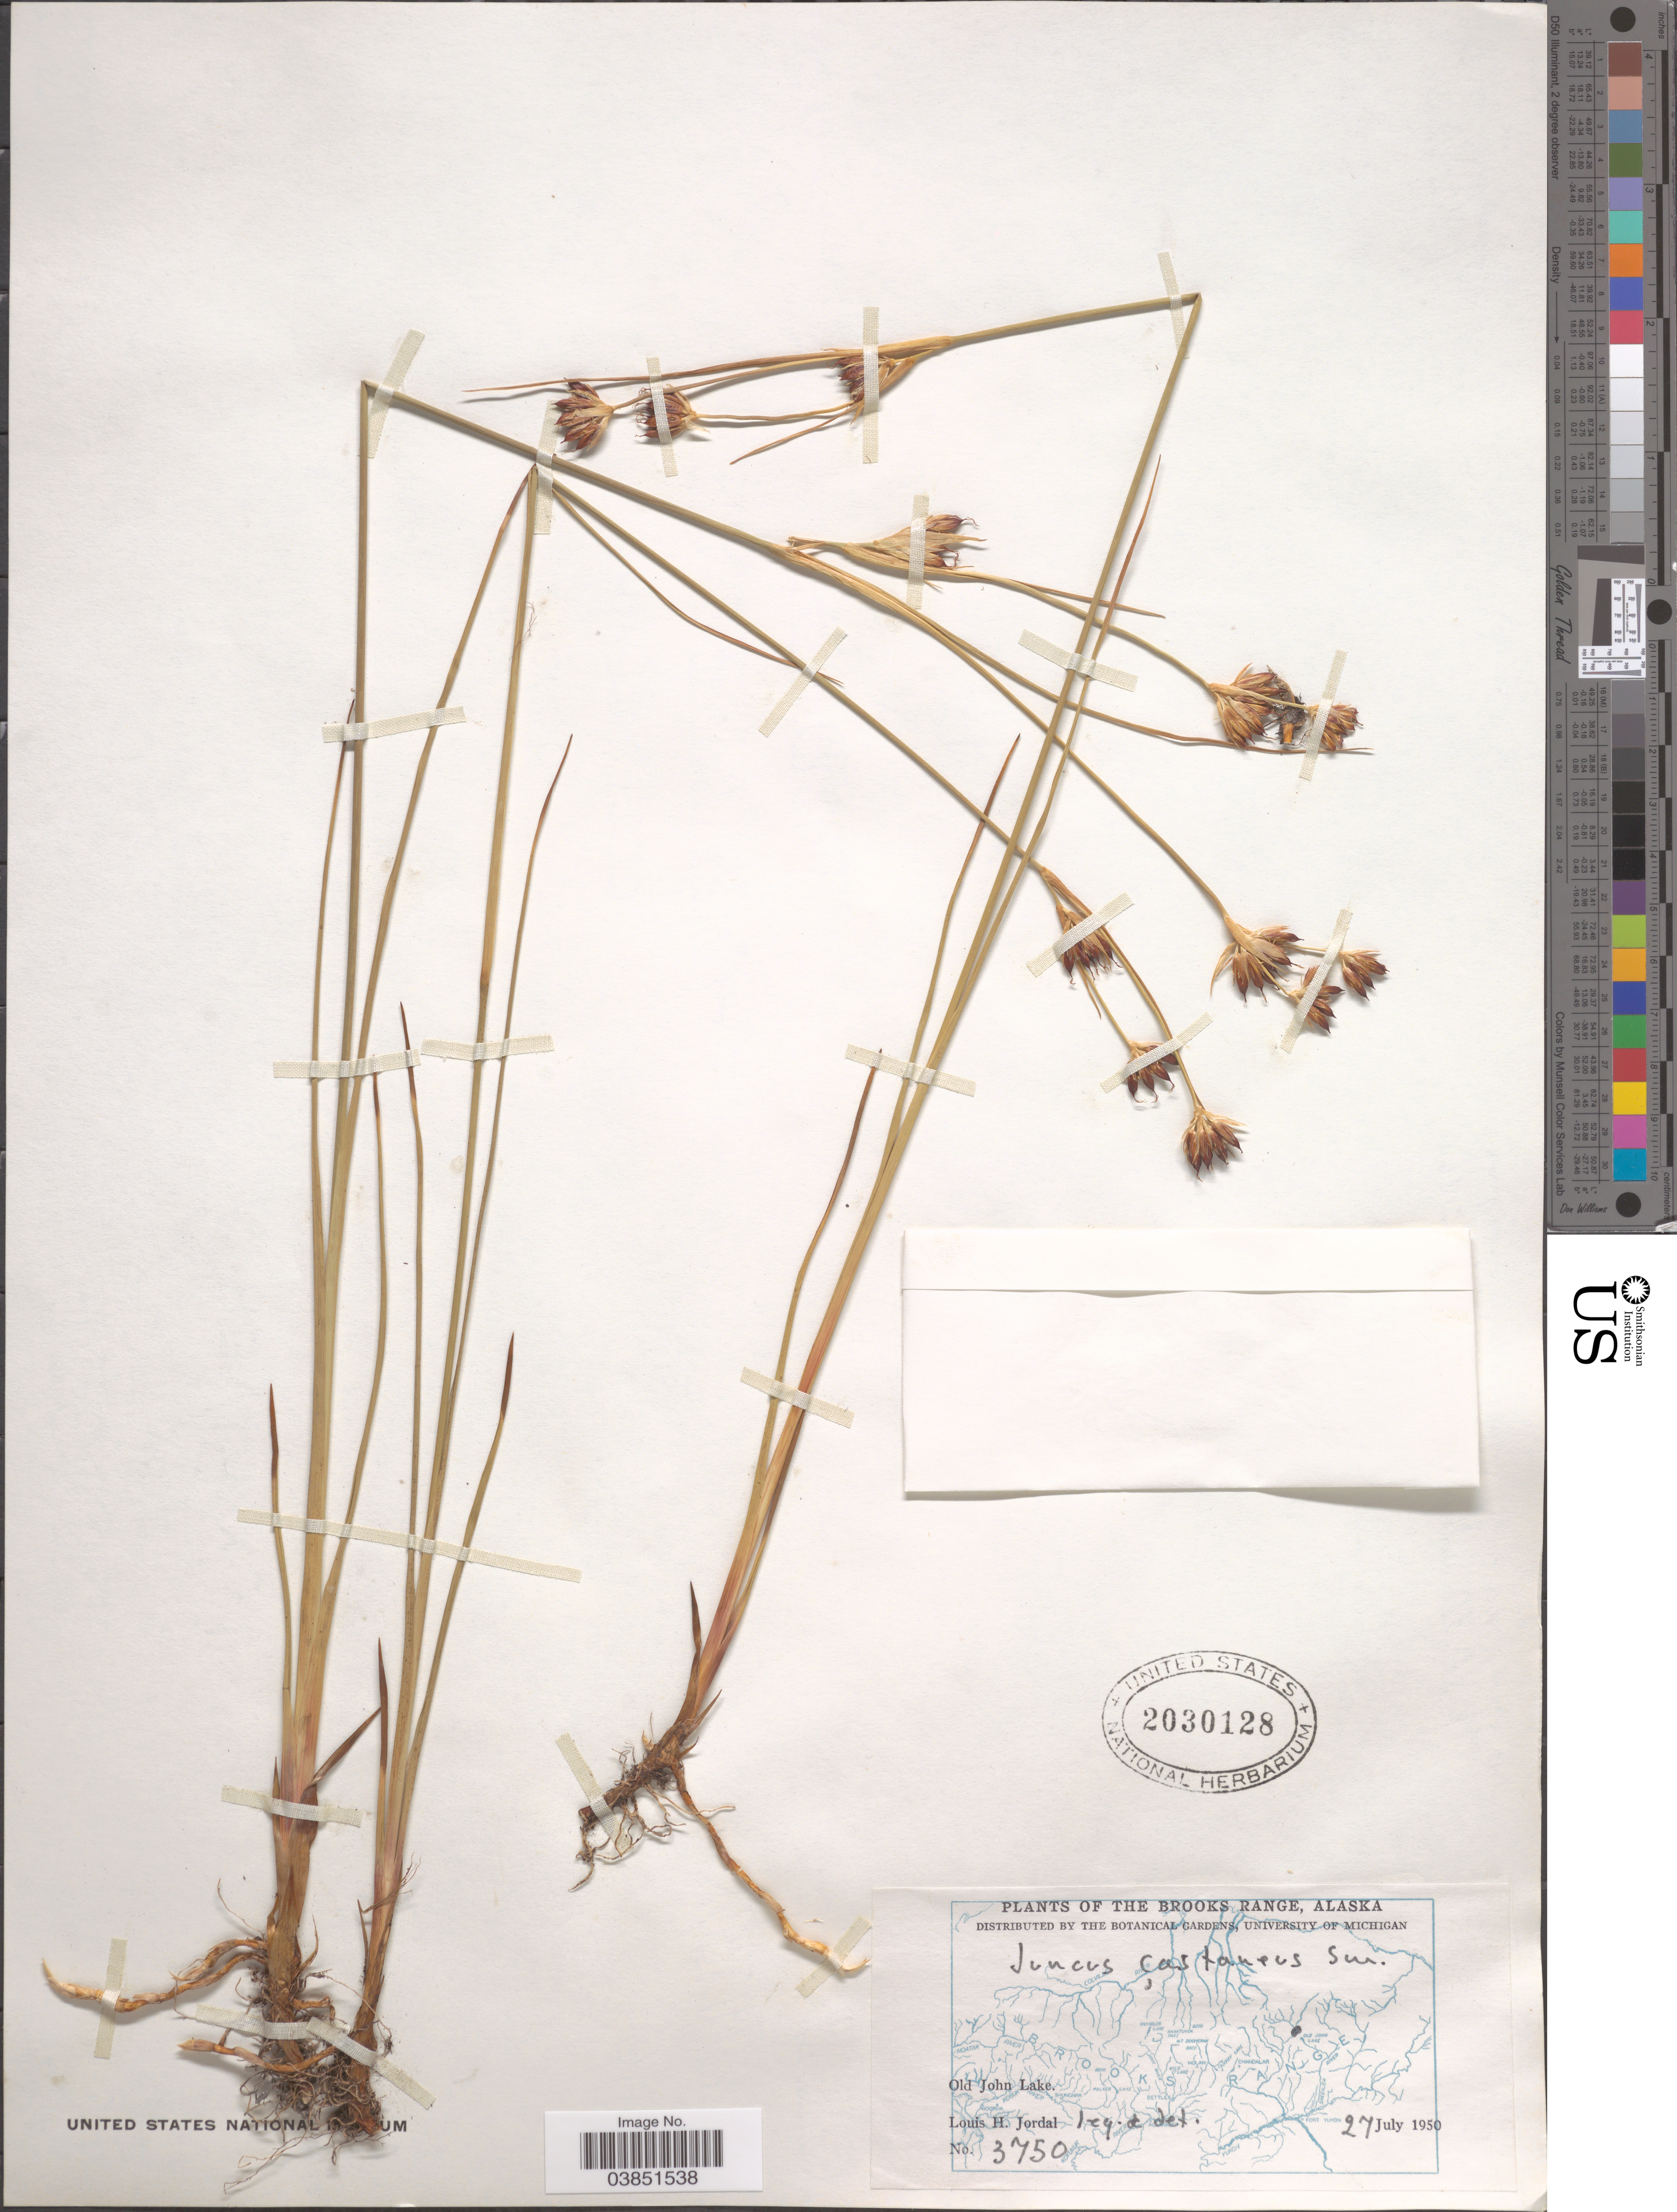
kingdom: Plantae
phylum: Tracheophyta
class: Liliopsida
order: Poales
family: Juncaceae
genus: Juncus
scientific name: Juncus castaneus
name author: Sm.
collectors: L. Jordal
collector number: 3750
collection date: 1950-07-27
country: United States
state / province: Alaska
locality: The Brooks Range. Old John Lake.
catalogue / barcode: US 2030128